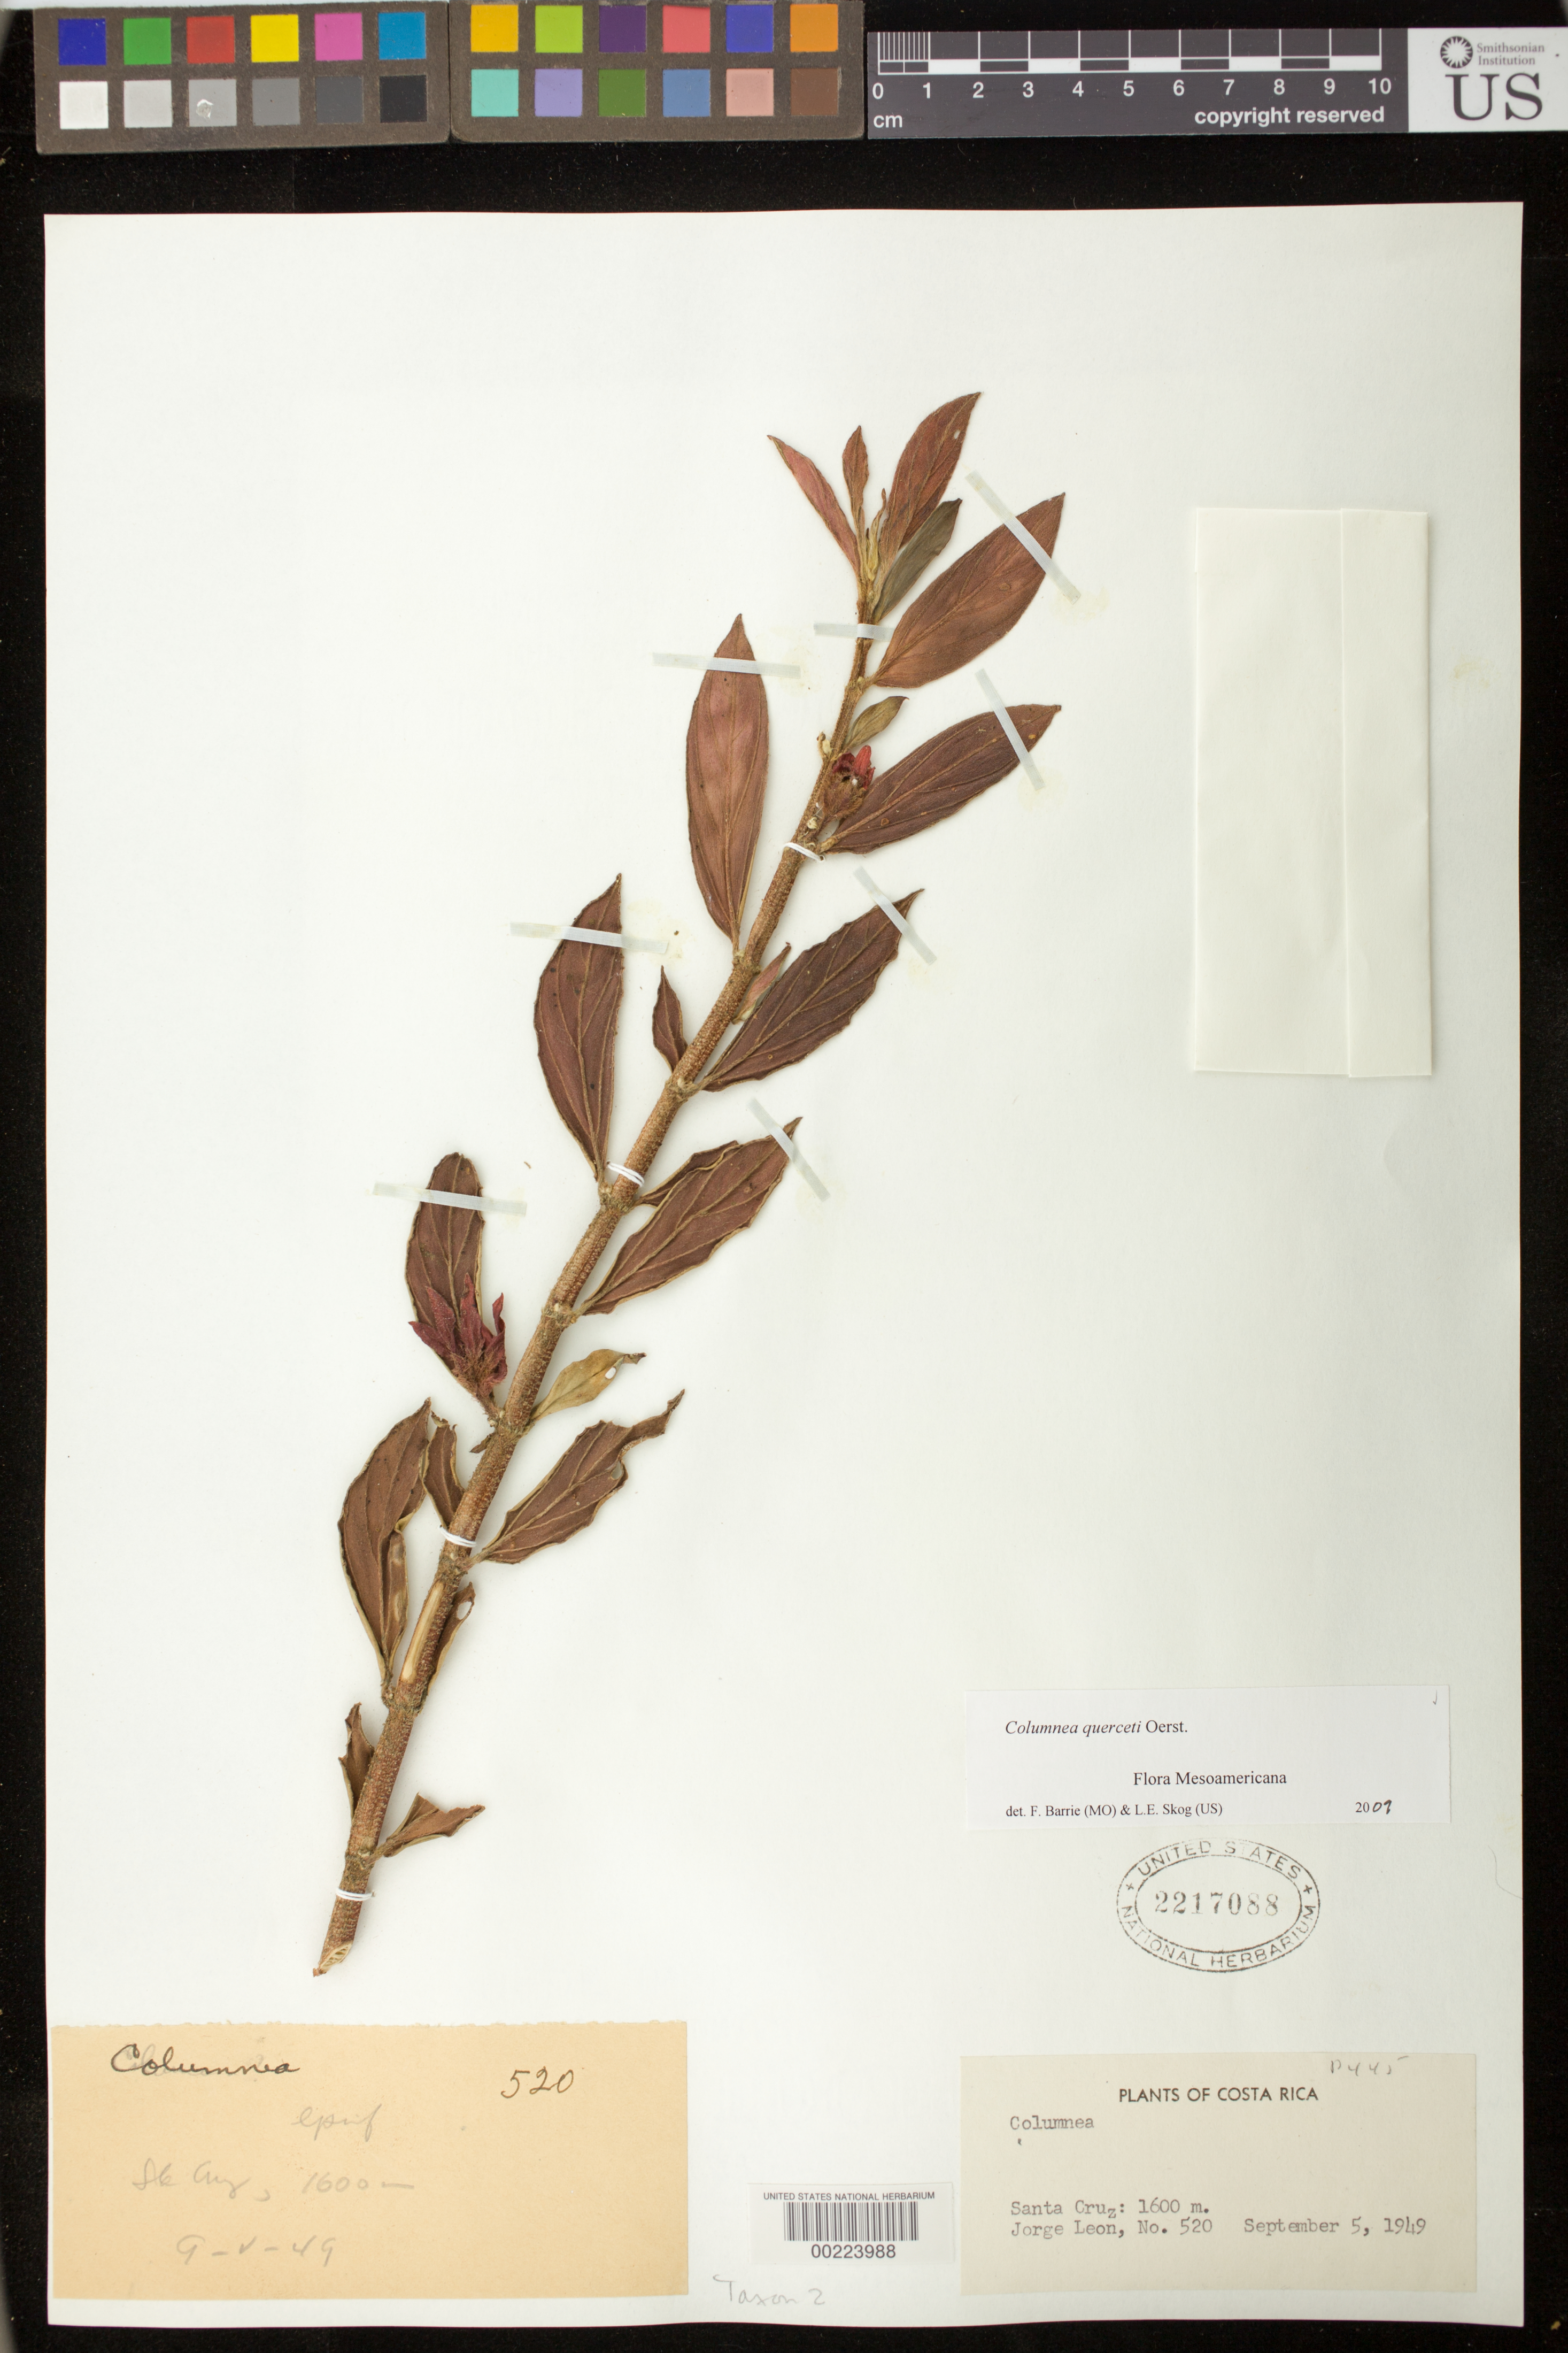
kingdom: Plantae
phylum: Tracheophyta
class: Magnoliopsida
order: Lamiales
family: Gesneriaceae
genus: Columnea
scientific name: Columnea querceti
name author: Oerst.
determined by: Barrie, F. R.; Skog, Laurence E.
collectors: J. León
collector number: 520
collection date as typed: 05 Sep 1949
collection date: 1949-09-05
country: Costa Rica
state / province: Cartago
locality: Santa Cruz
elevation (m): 1600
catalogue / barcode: US 2217088